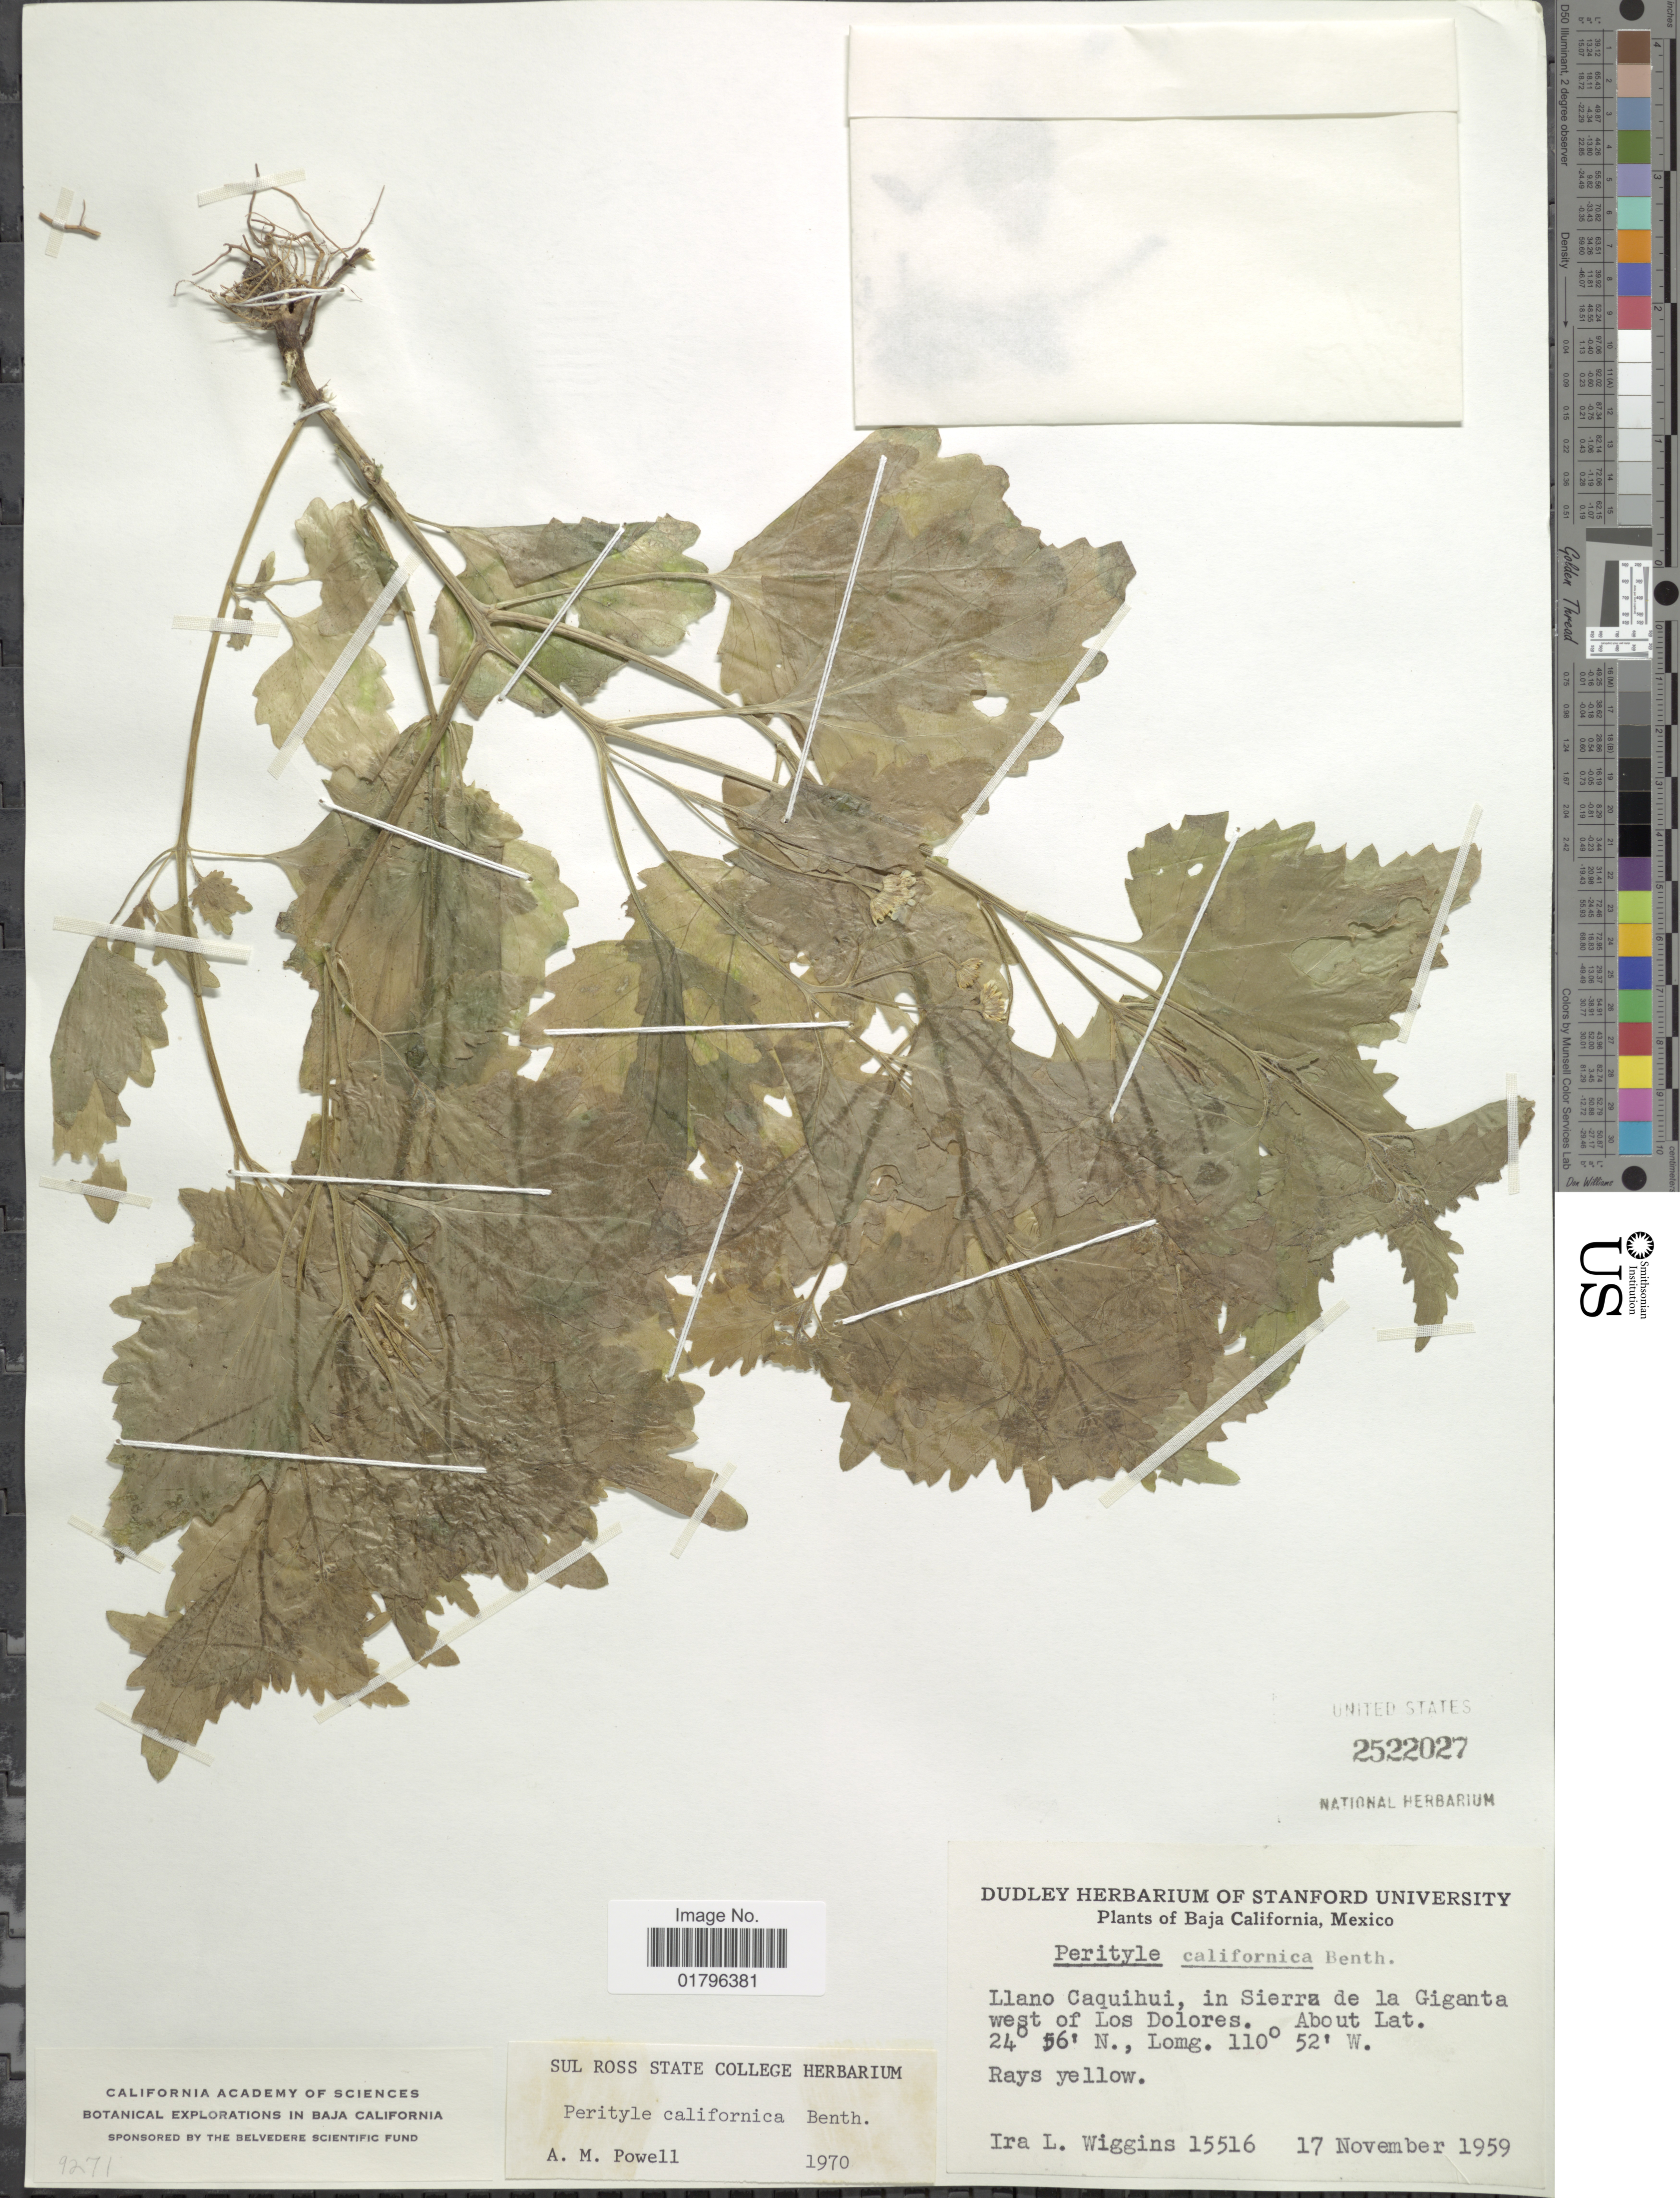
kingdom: Plantae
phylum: Tracheophyta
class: Magnoliopsida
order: Asterales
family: Asteraceae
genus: Perityle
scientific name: Perityle californica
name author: Benth.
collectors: I. L. Wiggins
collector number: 15516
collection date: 1959-11-17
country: Mexico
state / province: Baja California Sur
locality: Llano Caquihui, in Sierra de la Giganta west of Los Dolores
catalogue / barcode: US 2522027